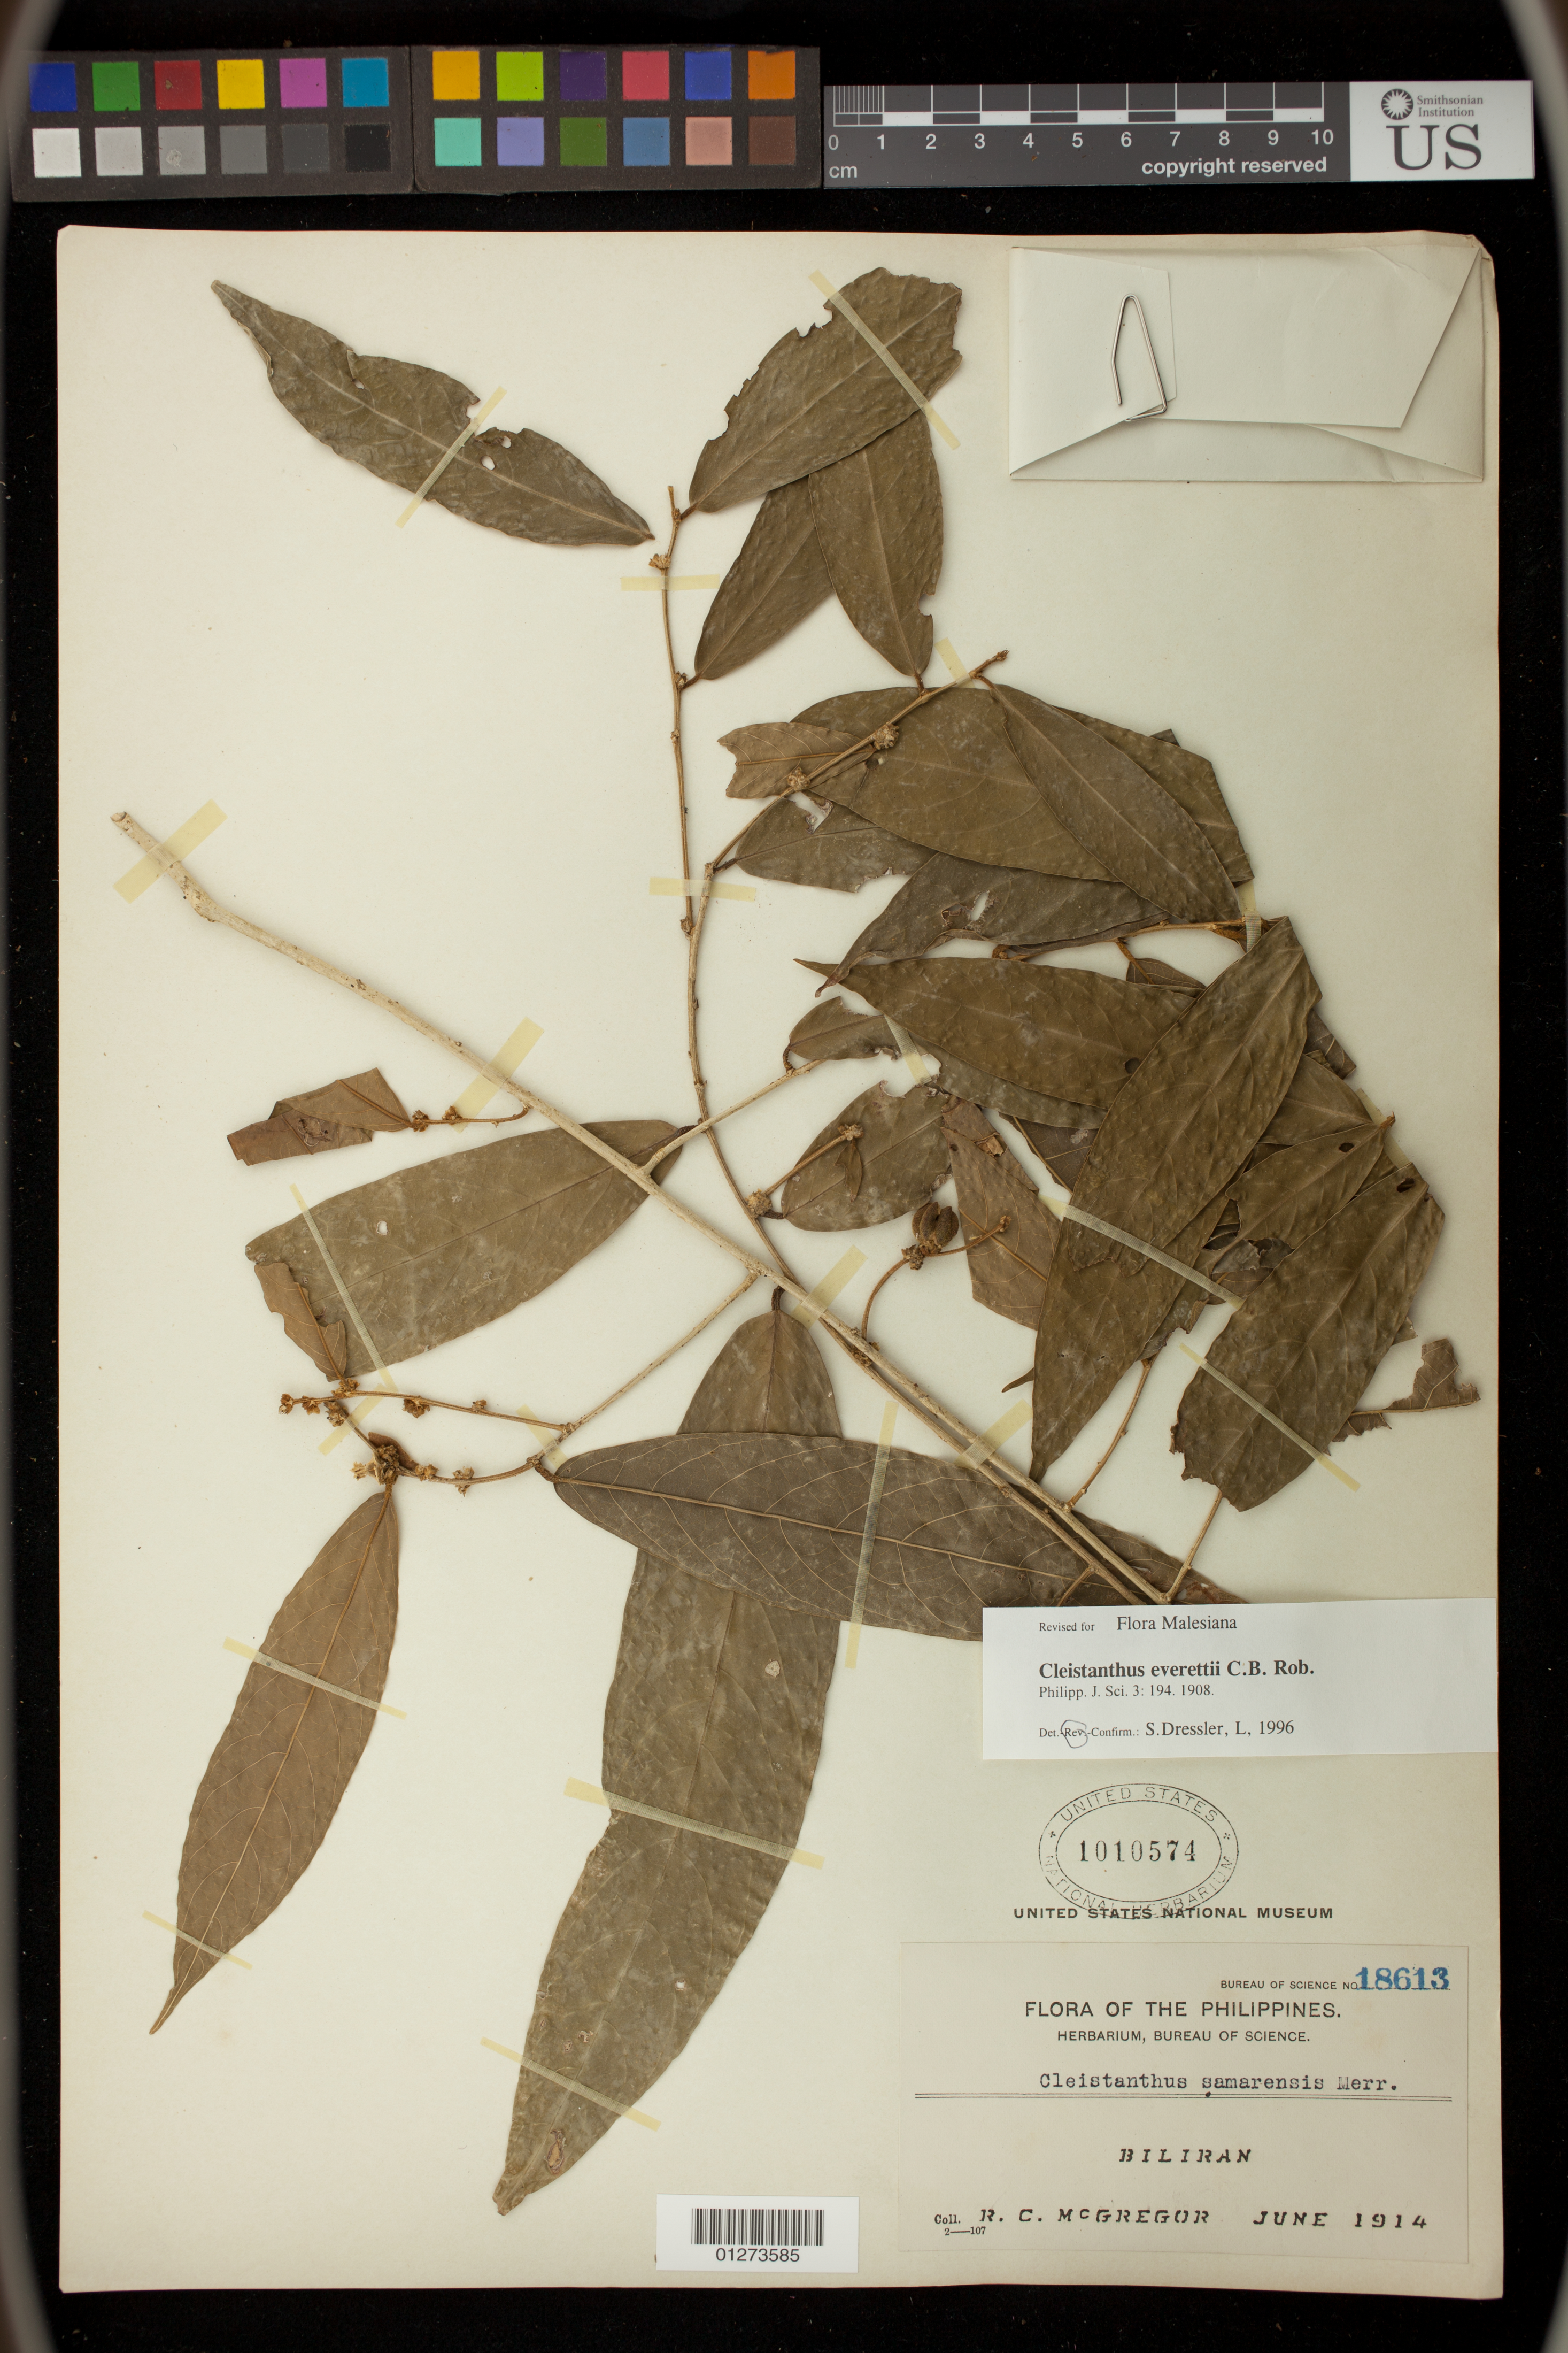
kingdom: Plantae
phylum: Tracheophyta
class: Magnoliopsida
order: Malpighiales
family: Phyllanthaceae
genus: Cleistanthus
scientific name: Cleistanthus everettii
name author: C.B. Rob.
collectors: R. C. McGregor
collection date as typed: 1914-06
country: Philippines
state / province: Eastern Visayas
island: Biliran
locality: Biliran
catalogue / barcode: US 1010574